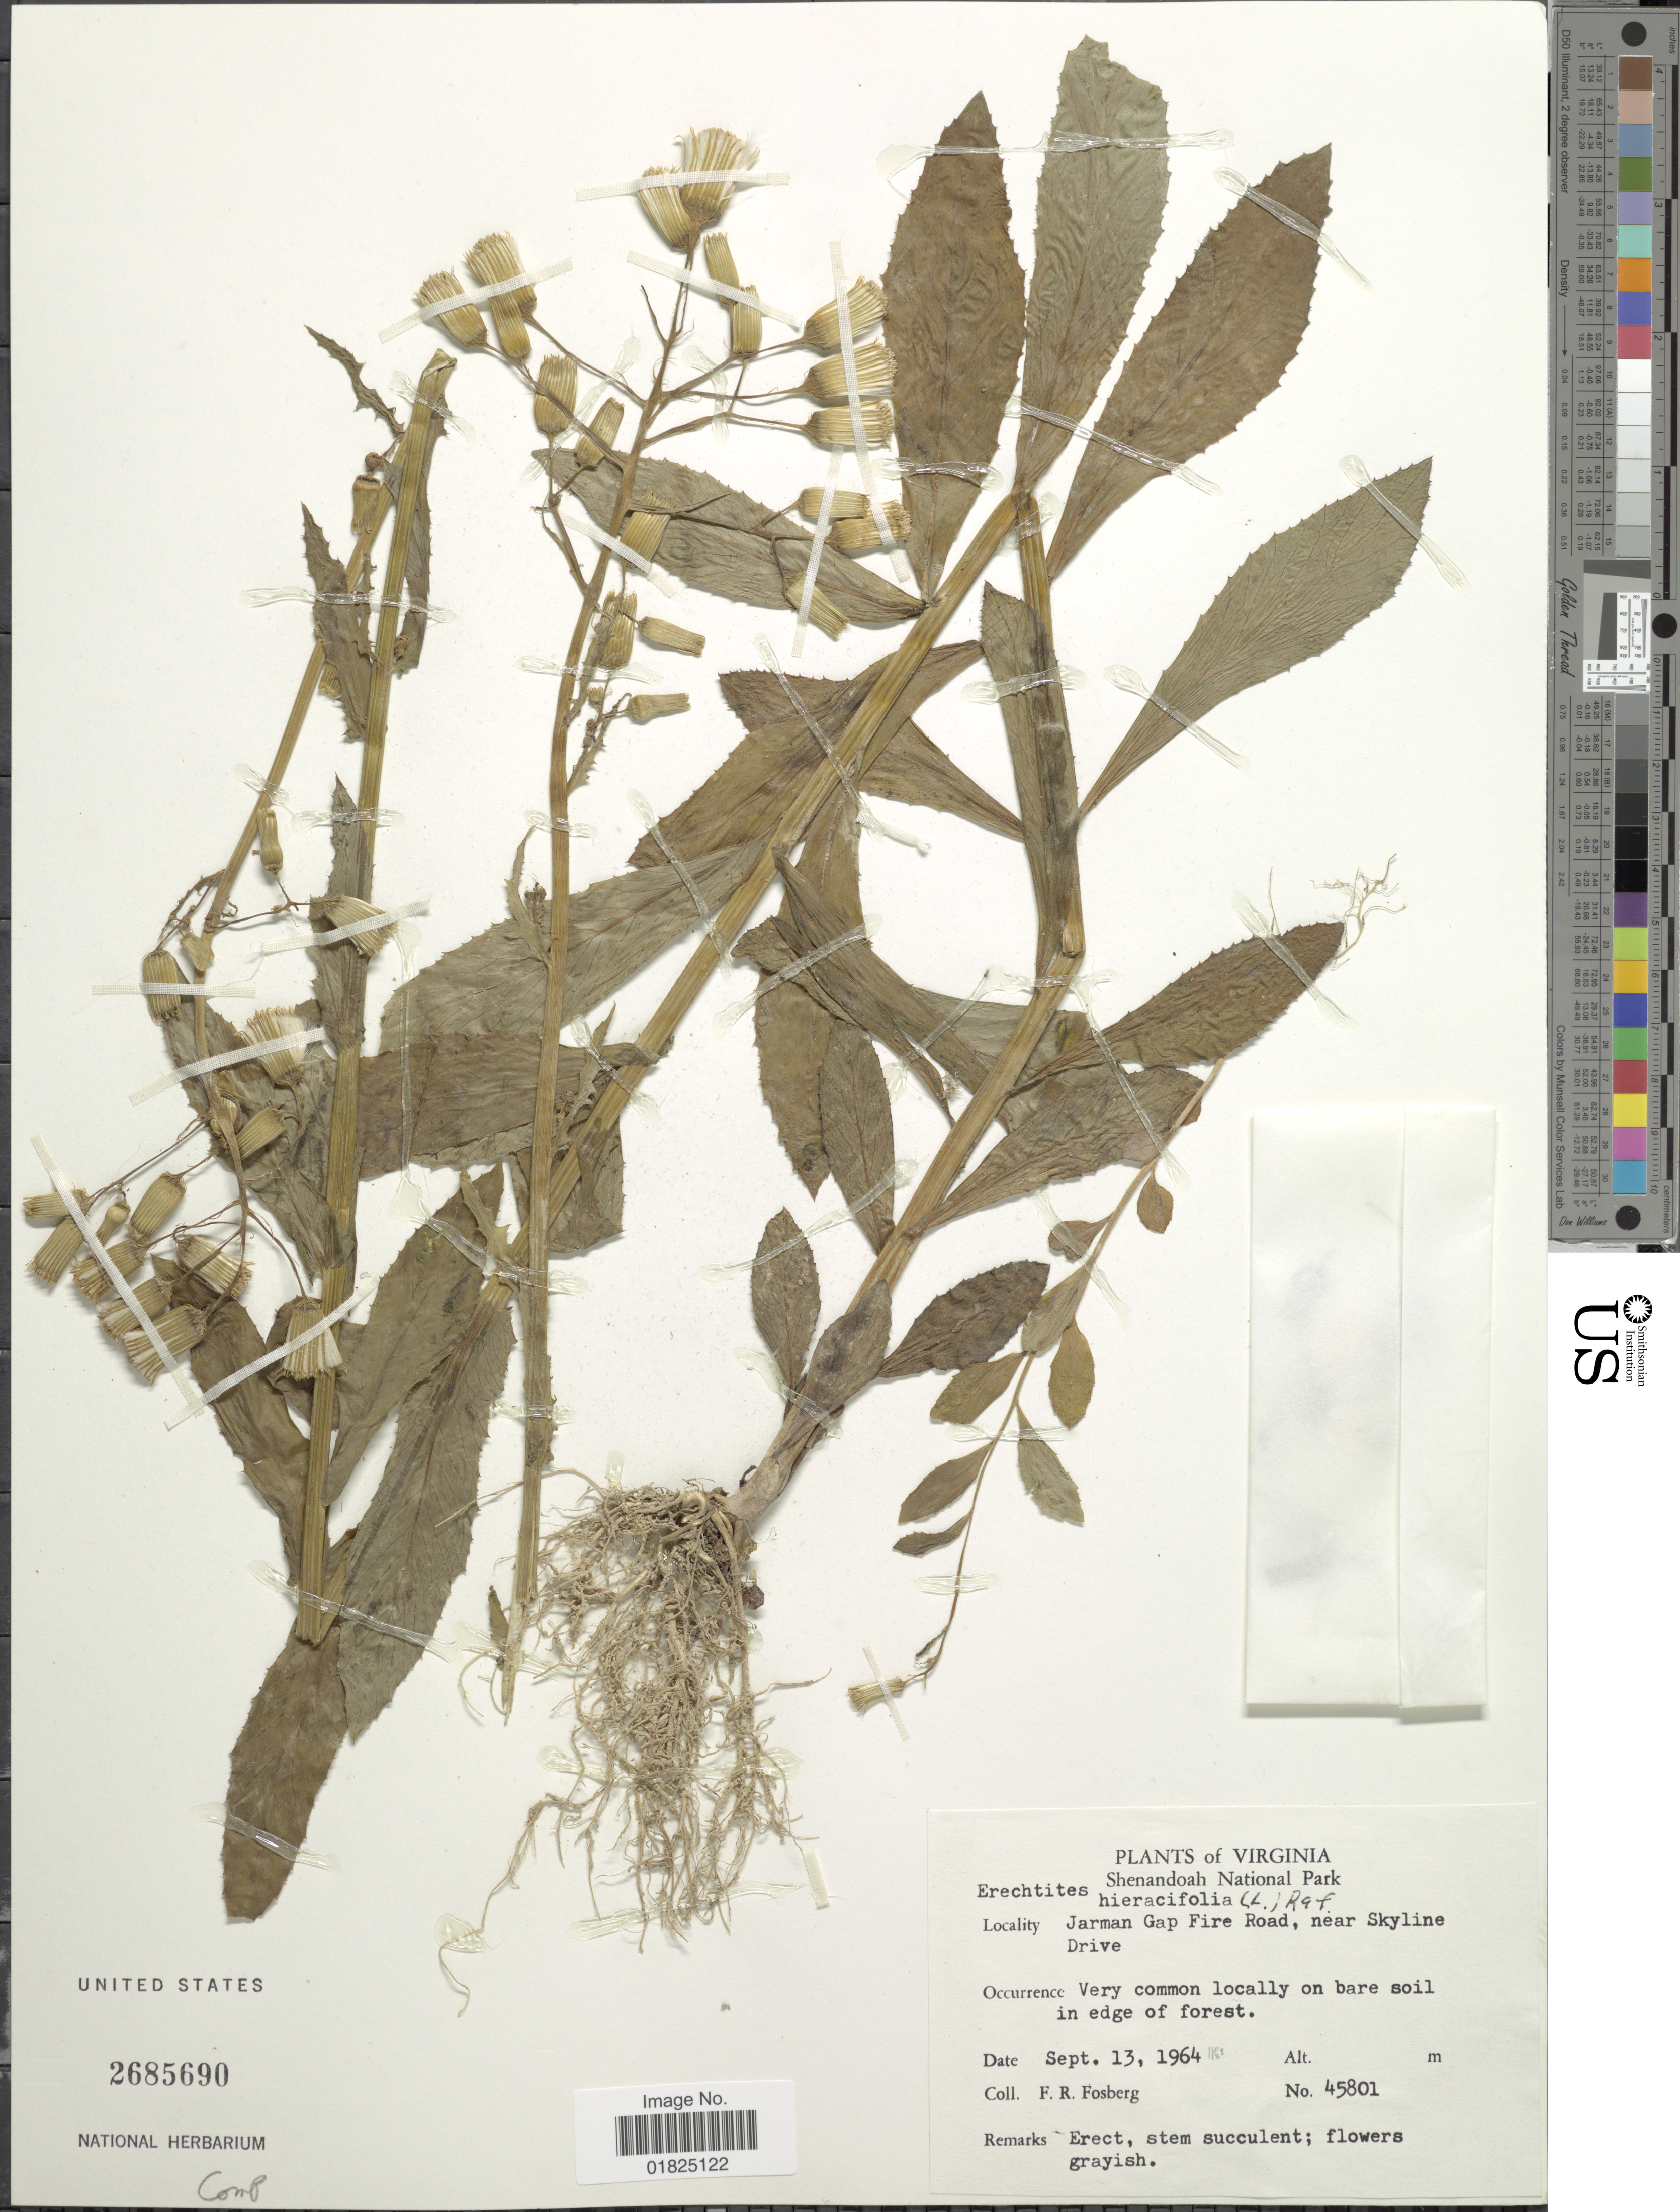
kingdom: Plantae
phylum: Tracheophyta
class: Magnoliopsida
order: Asterales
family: Asteraceae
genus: Erechtites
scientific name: Erechtites hieraciifolius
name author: (L.) Raf. ex DC.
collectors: F. R. Fosberg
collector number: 45801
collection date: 1964-09-13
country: United States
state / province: Virginia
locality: Shenandoah National Park, jarman Gap Fire Road, near Skyline Drive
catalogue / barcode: US 2685690